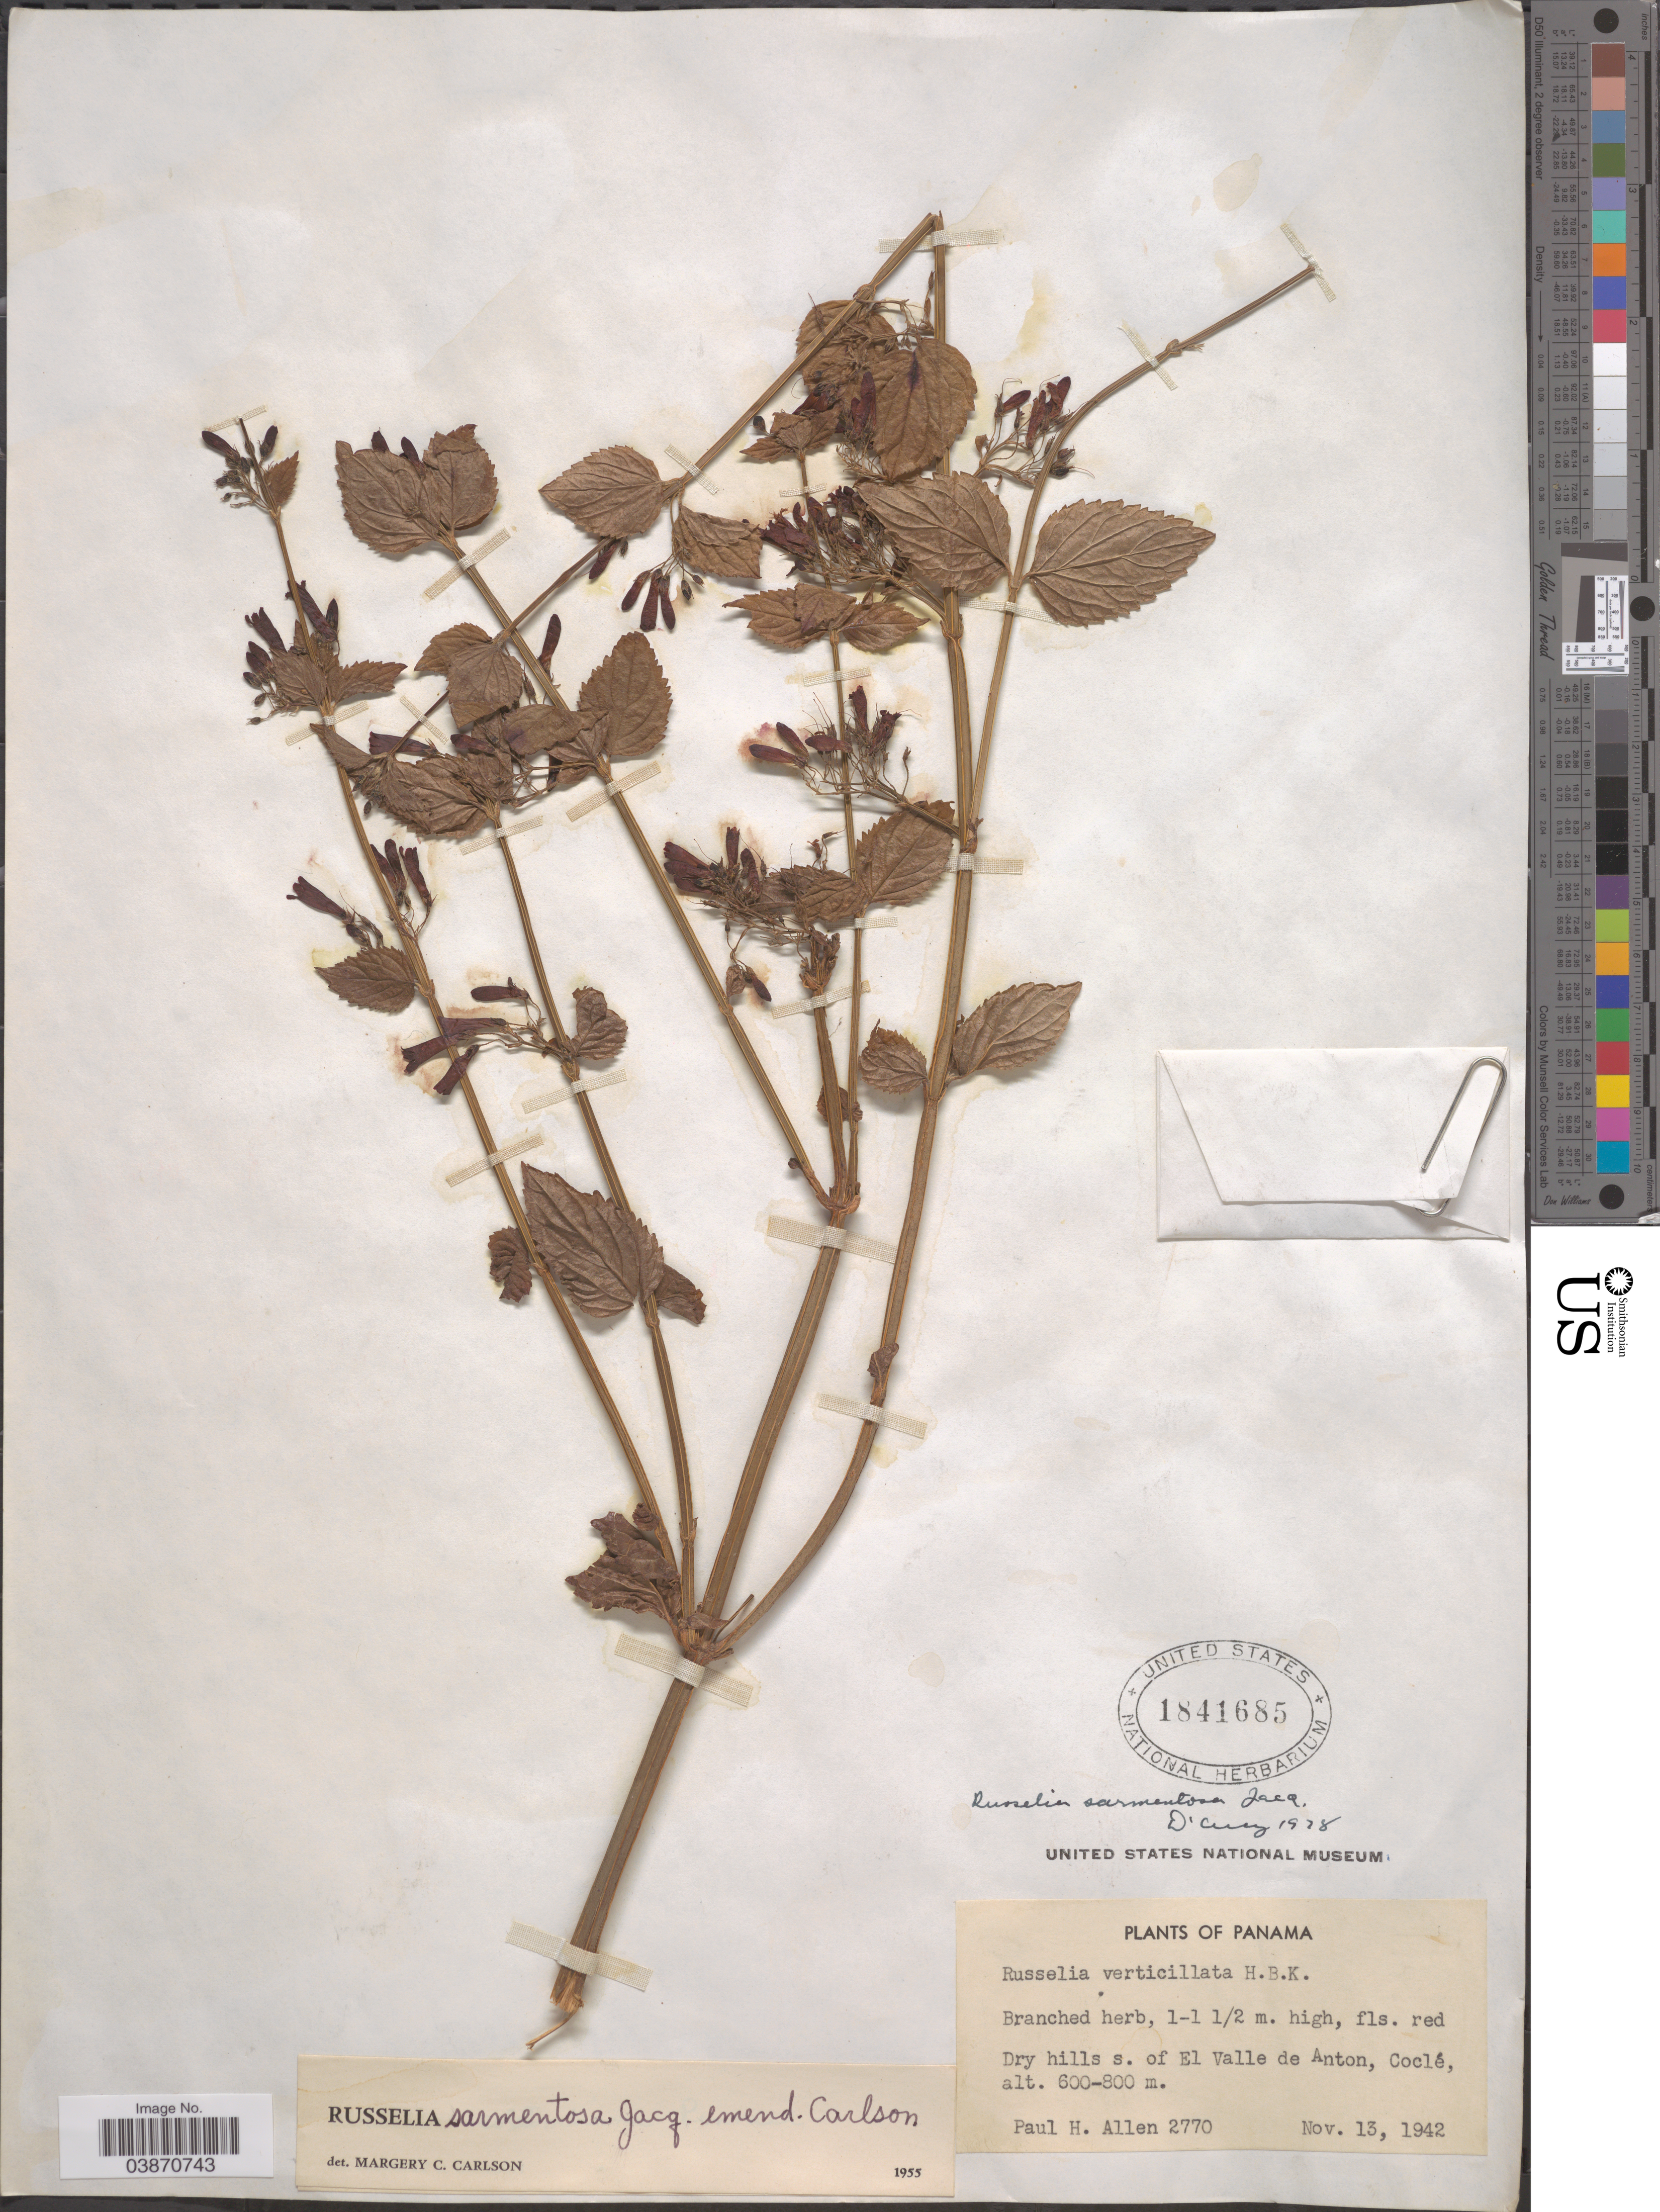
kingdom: Plantae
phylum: Tracheophyta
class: Magnoliopsida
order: Lamiales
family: Plantaginaceae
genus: Russelia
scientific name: Russelia sarmentosa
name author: Jacq.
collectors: P. H. Allen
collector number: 2770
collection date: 1942-11-13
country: Panama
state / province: Cocle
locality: Dry hills s. of El Valle de Anton, Coclé.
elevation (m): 600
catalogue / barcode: US 1841685